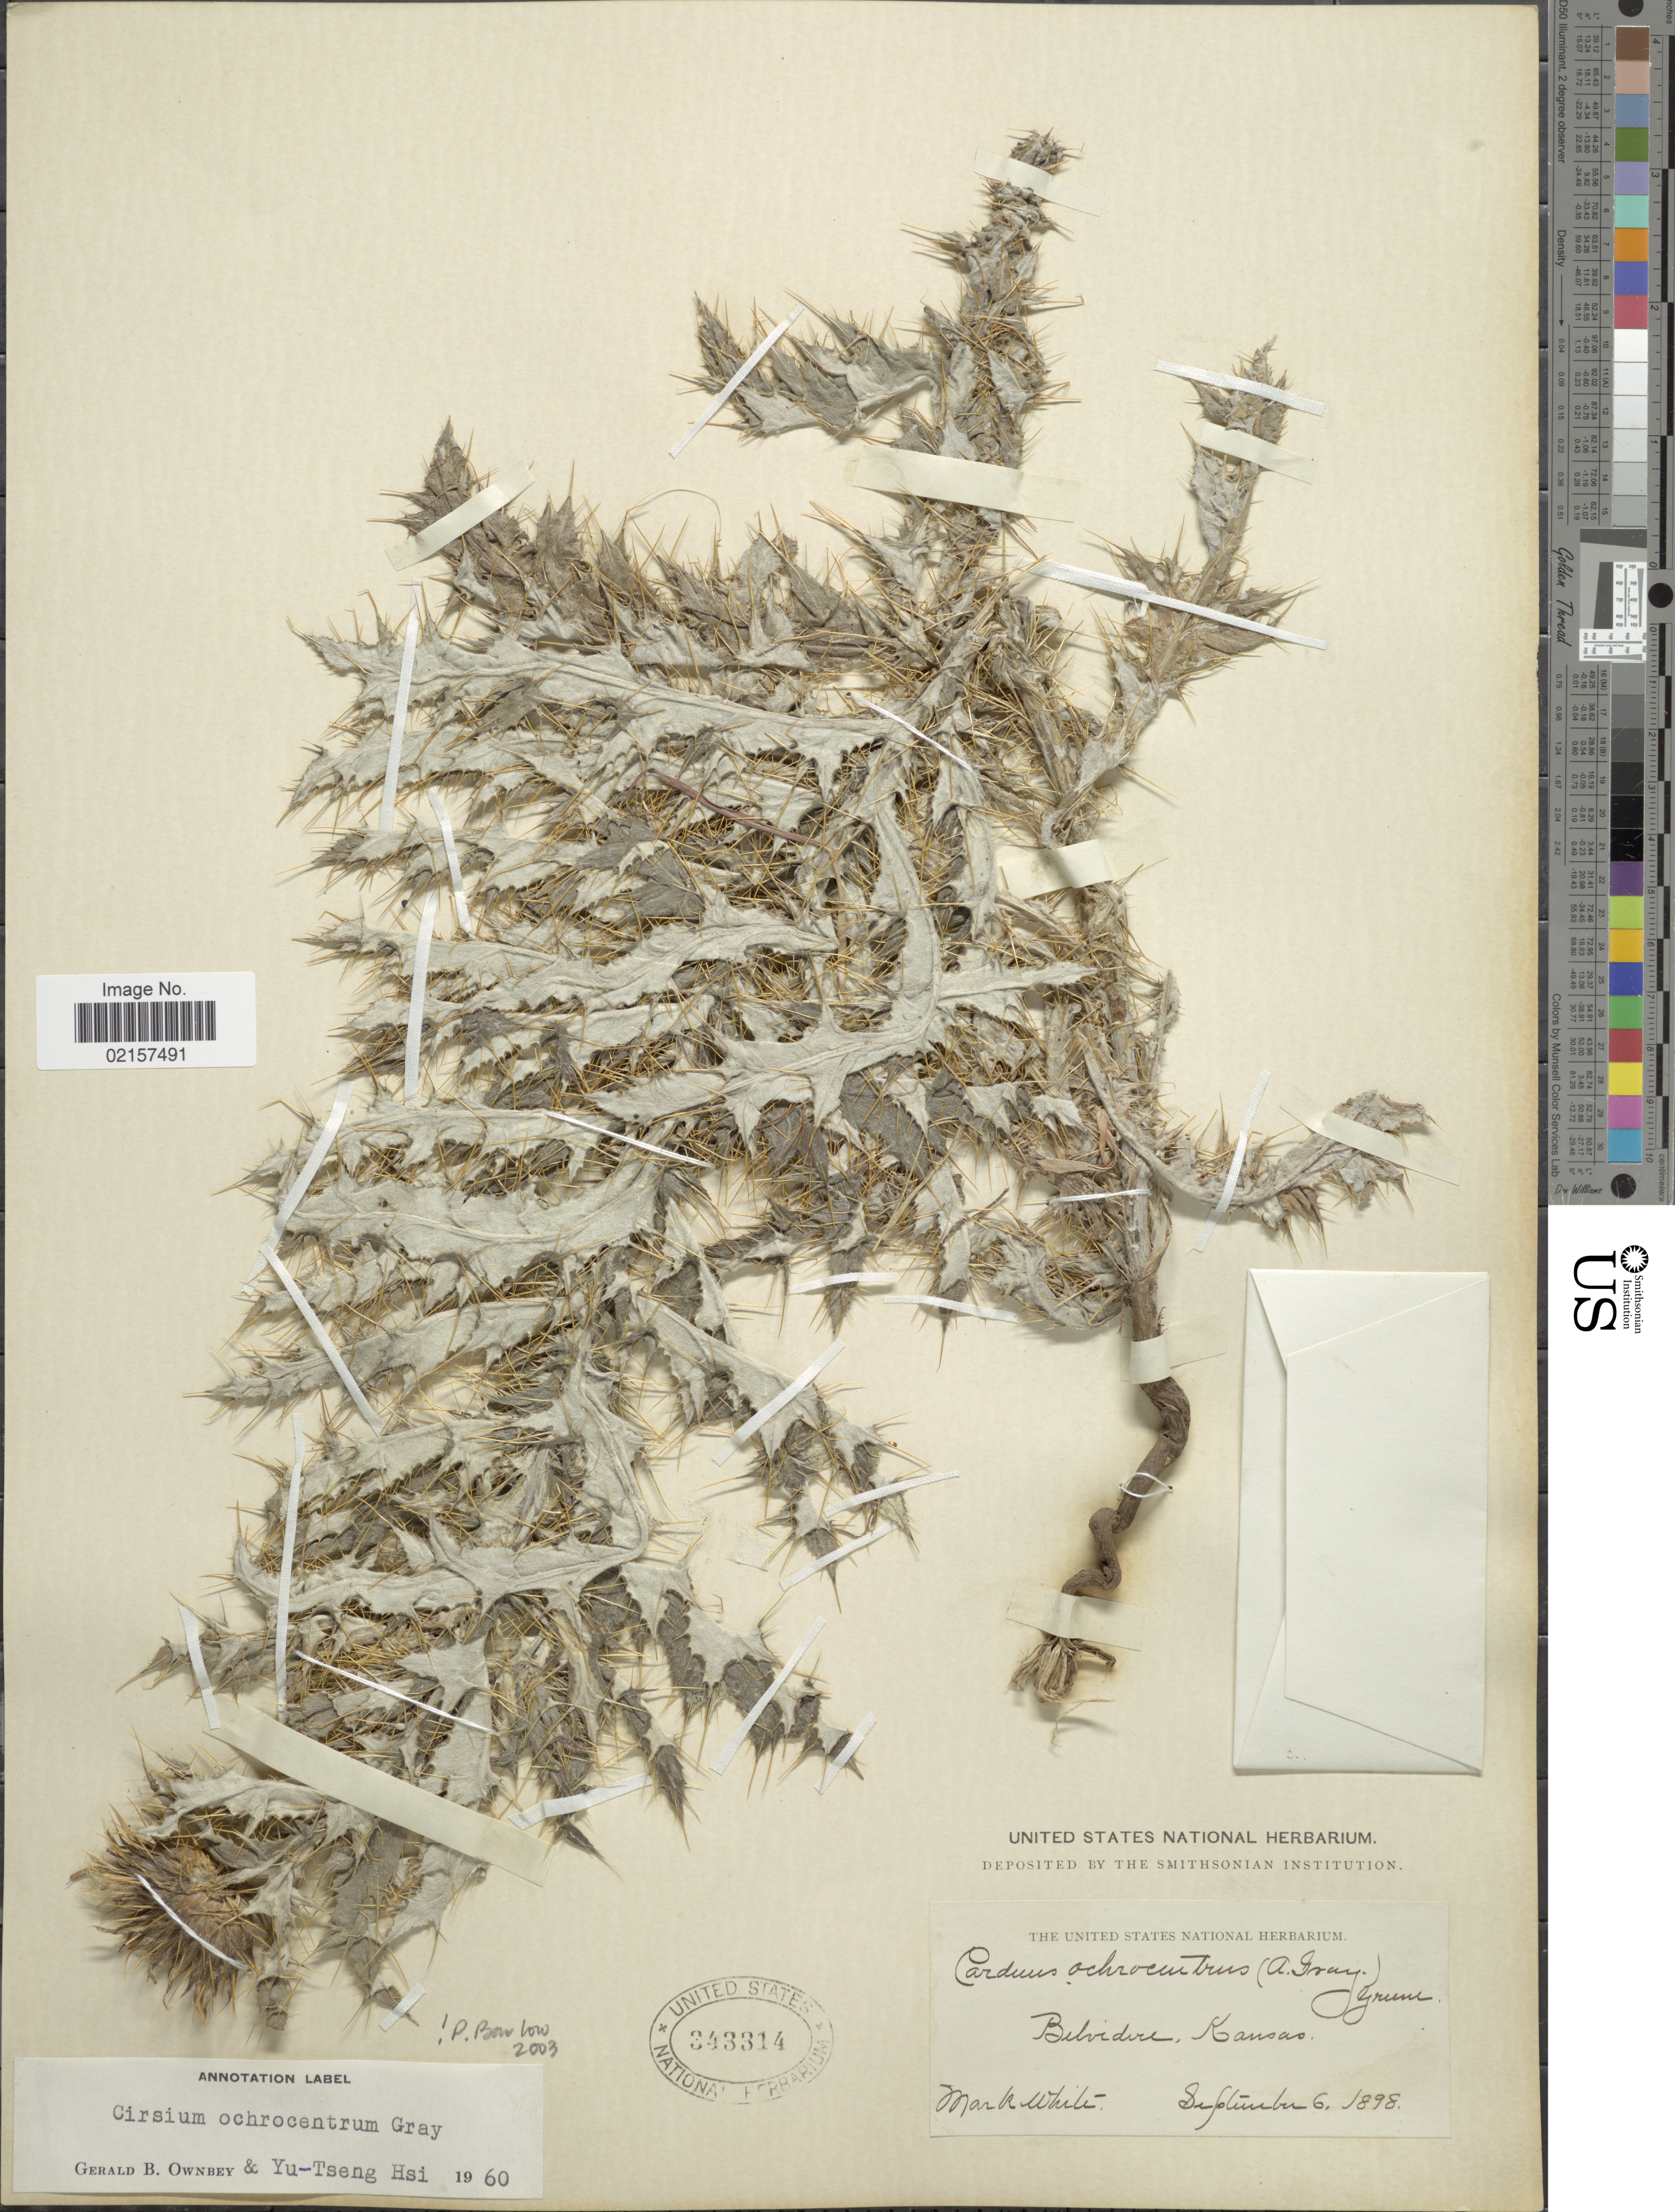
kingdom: Plantae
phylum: Tracheophyta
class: Magnoliopsida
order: Asterales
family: Asteraceae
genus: Cirsium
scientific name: Cirsium ochrocentrum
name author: A. Gray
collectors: M. White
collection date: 1898-09-06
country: United States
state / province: Kansas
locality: Belvidere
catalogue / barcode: US 343314